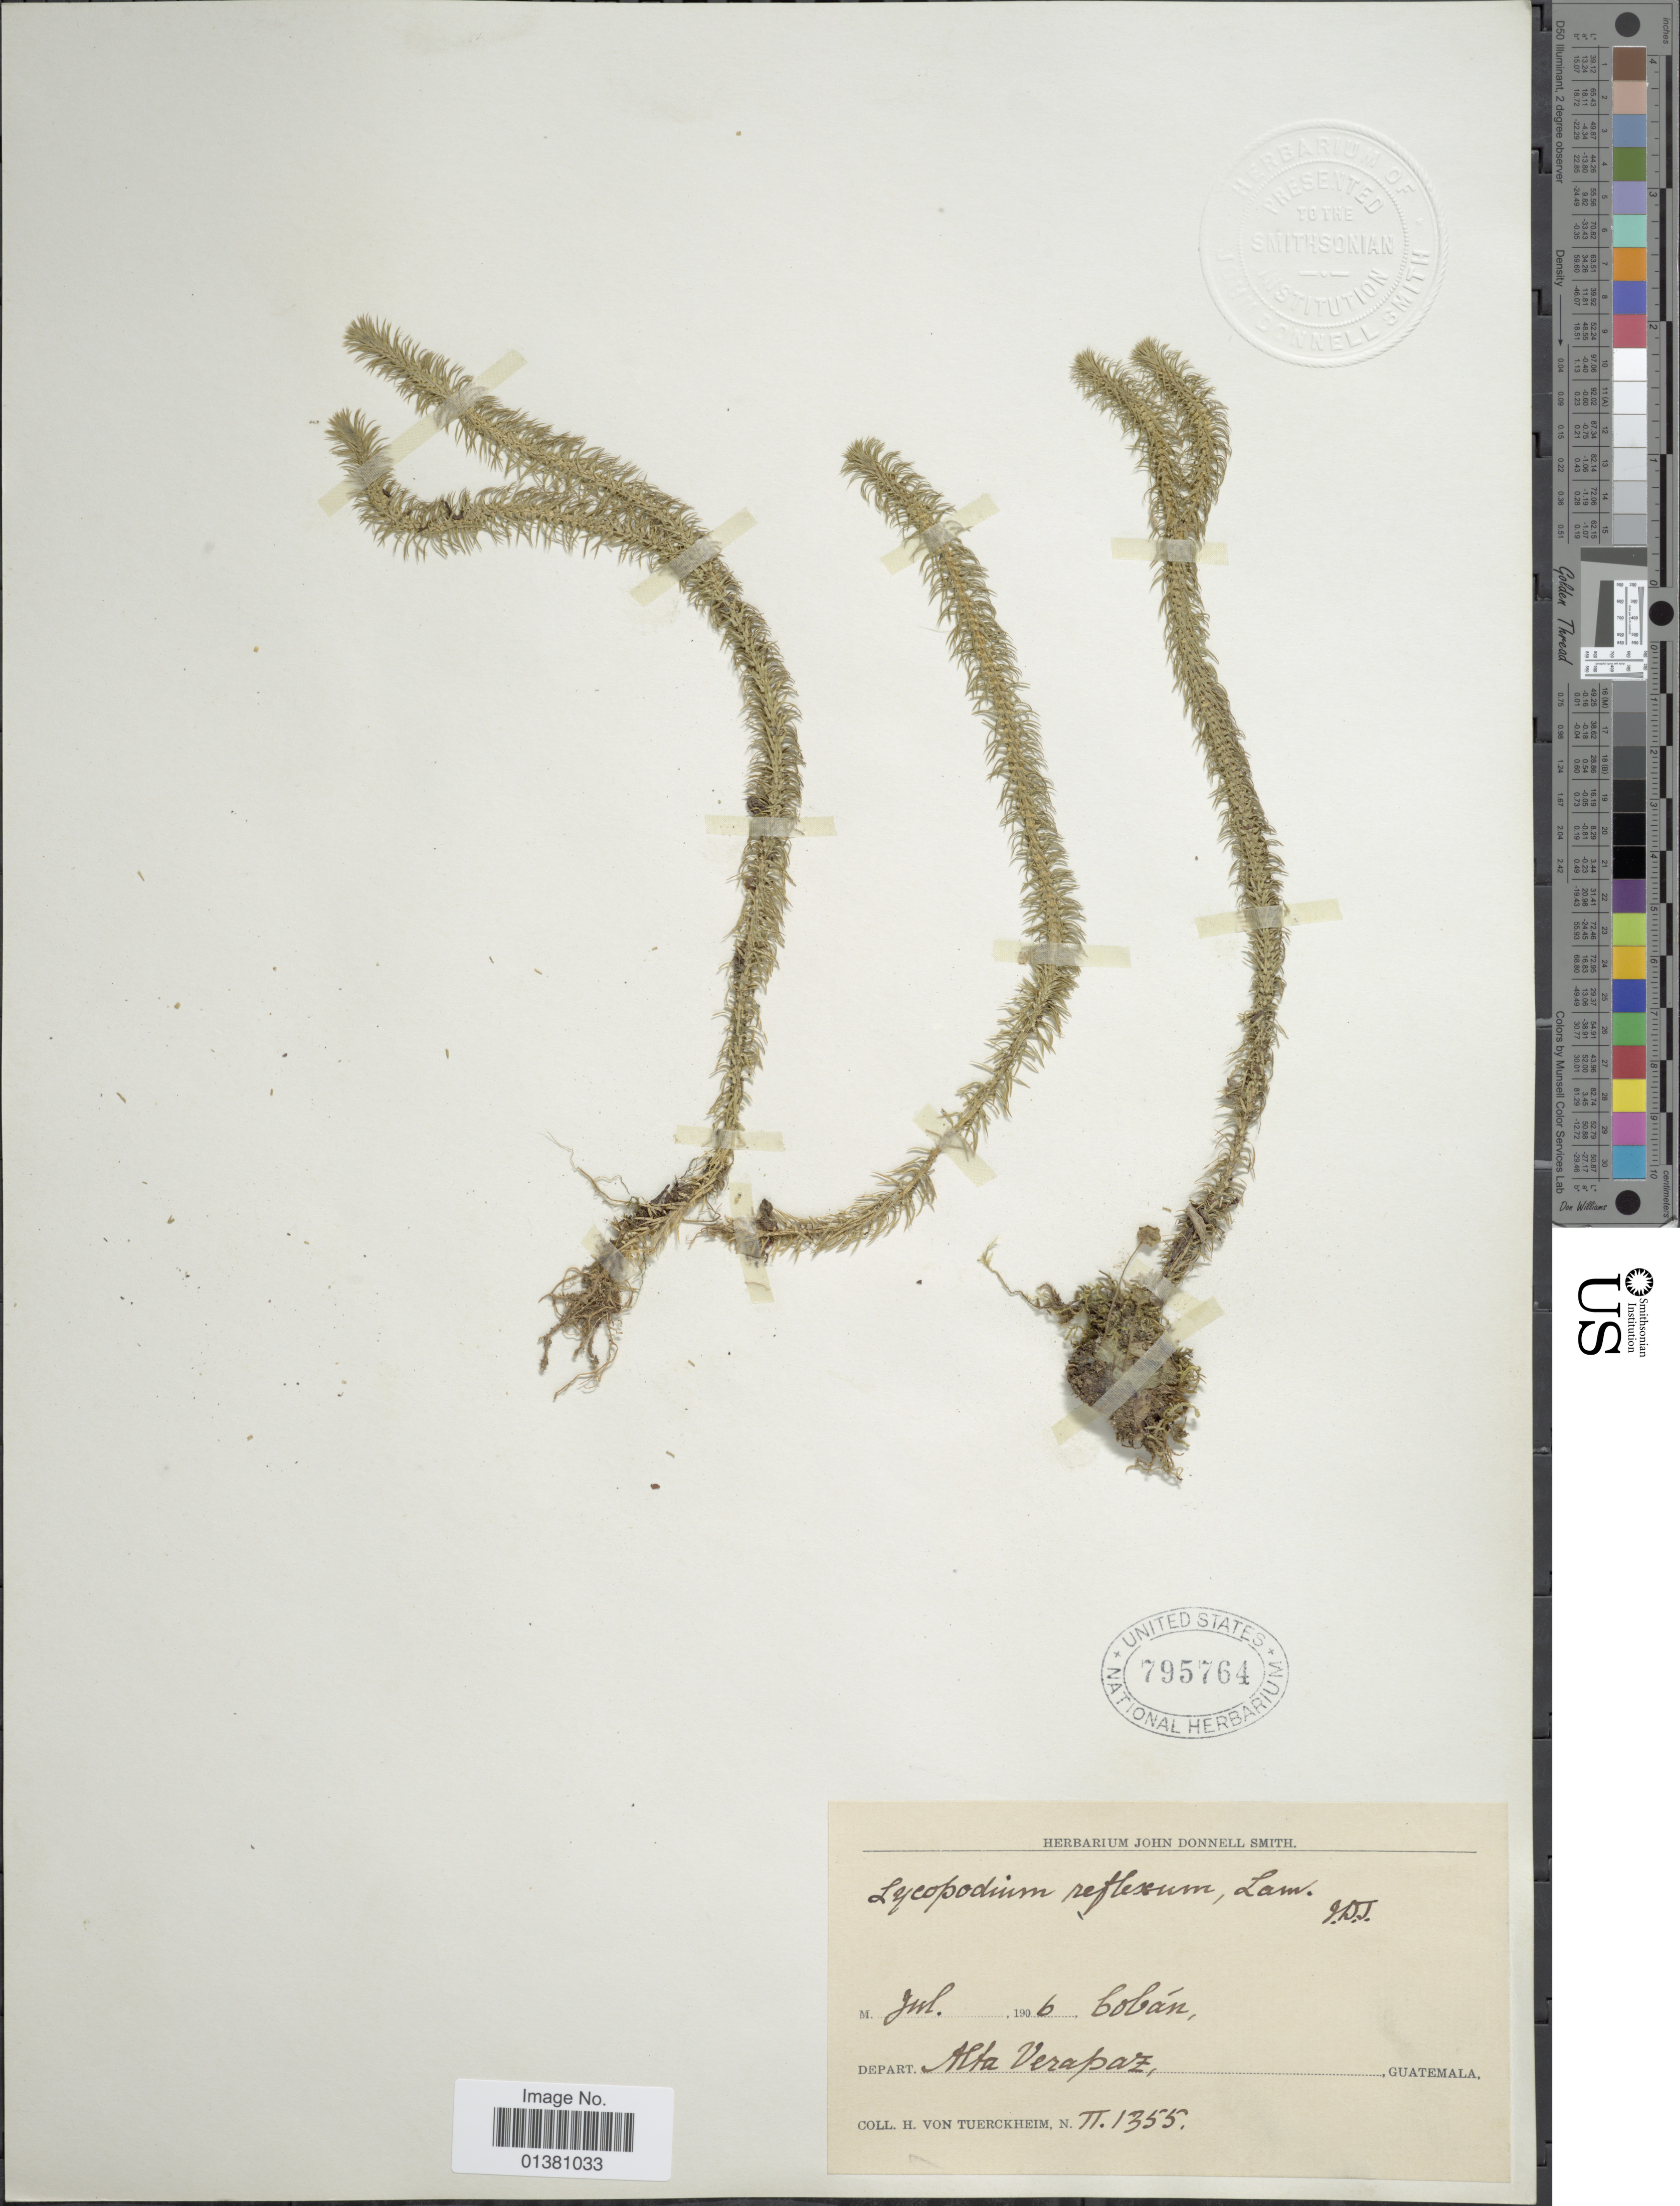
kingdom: Plantae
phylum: Tracheophyta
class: Lycopodiopsida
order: Lycopodiales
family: Lycopodiaceae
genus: Phlegmariurus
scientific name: Phlegmariurus reflexus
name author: (Lam.) B. Øllg.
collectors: H. von Türckheim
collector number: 1355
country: Guatemala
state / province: Alta Verapaz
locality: Cobán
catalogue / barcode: US 795764